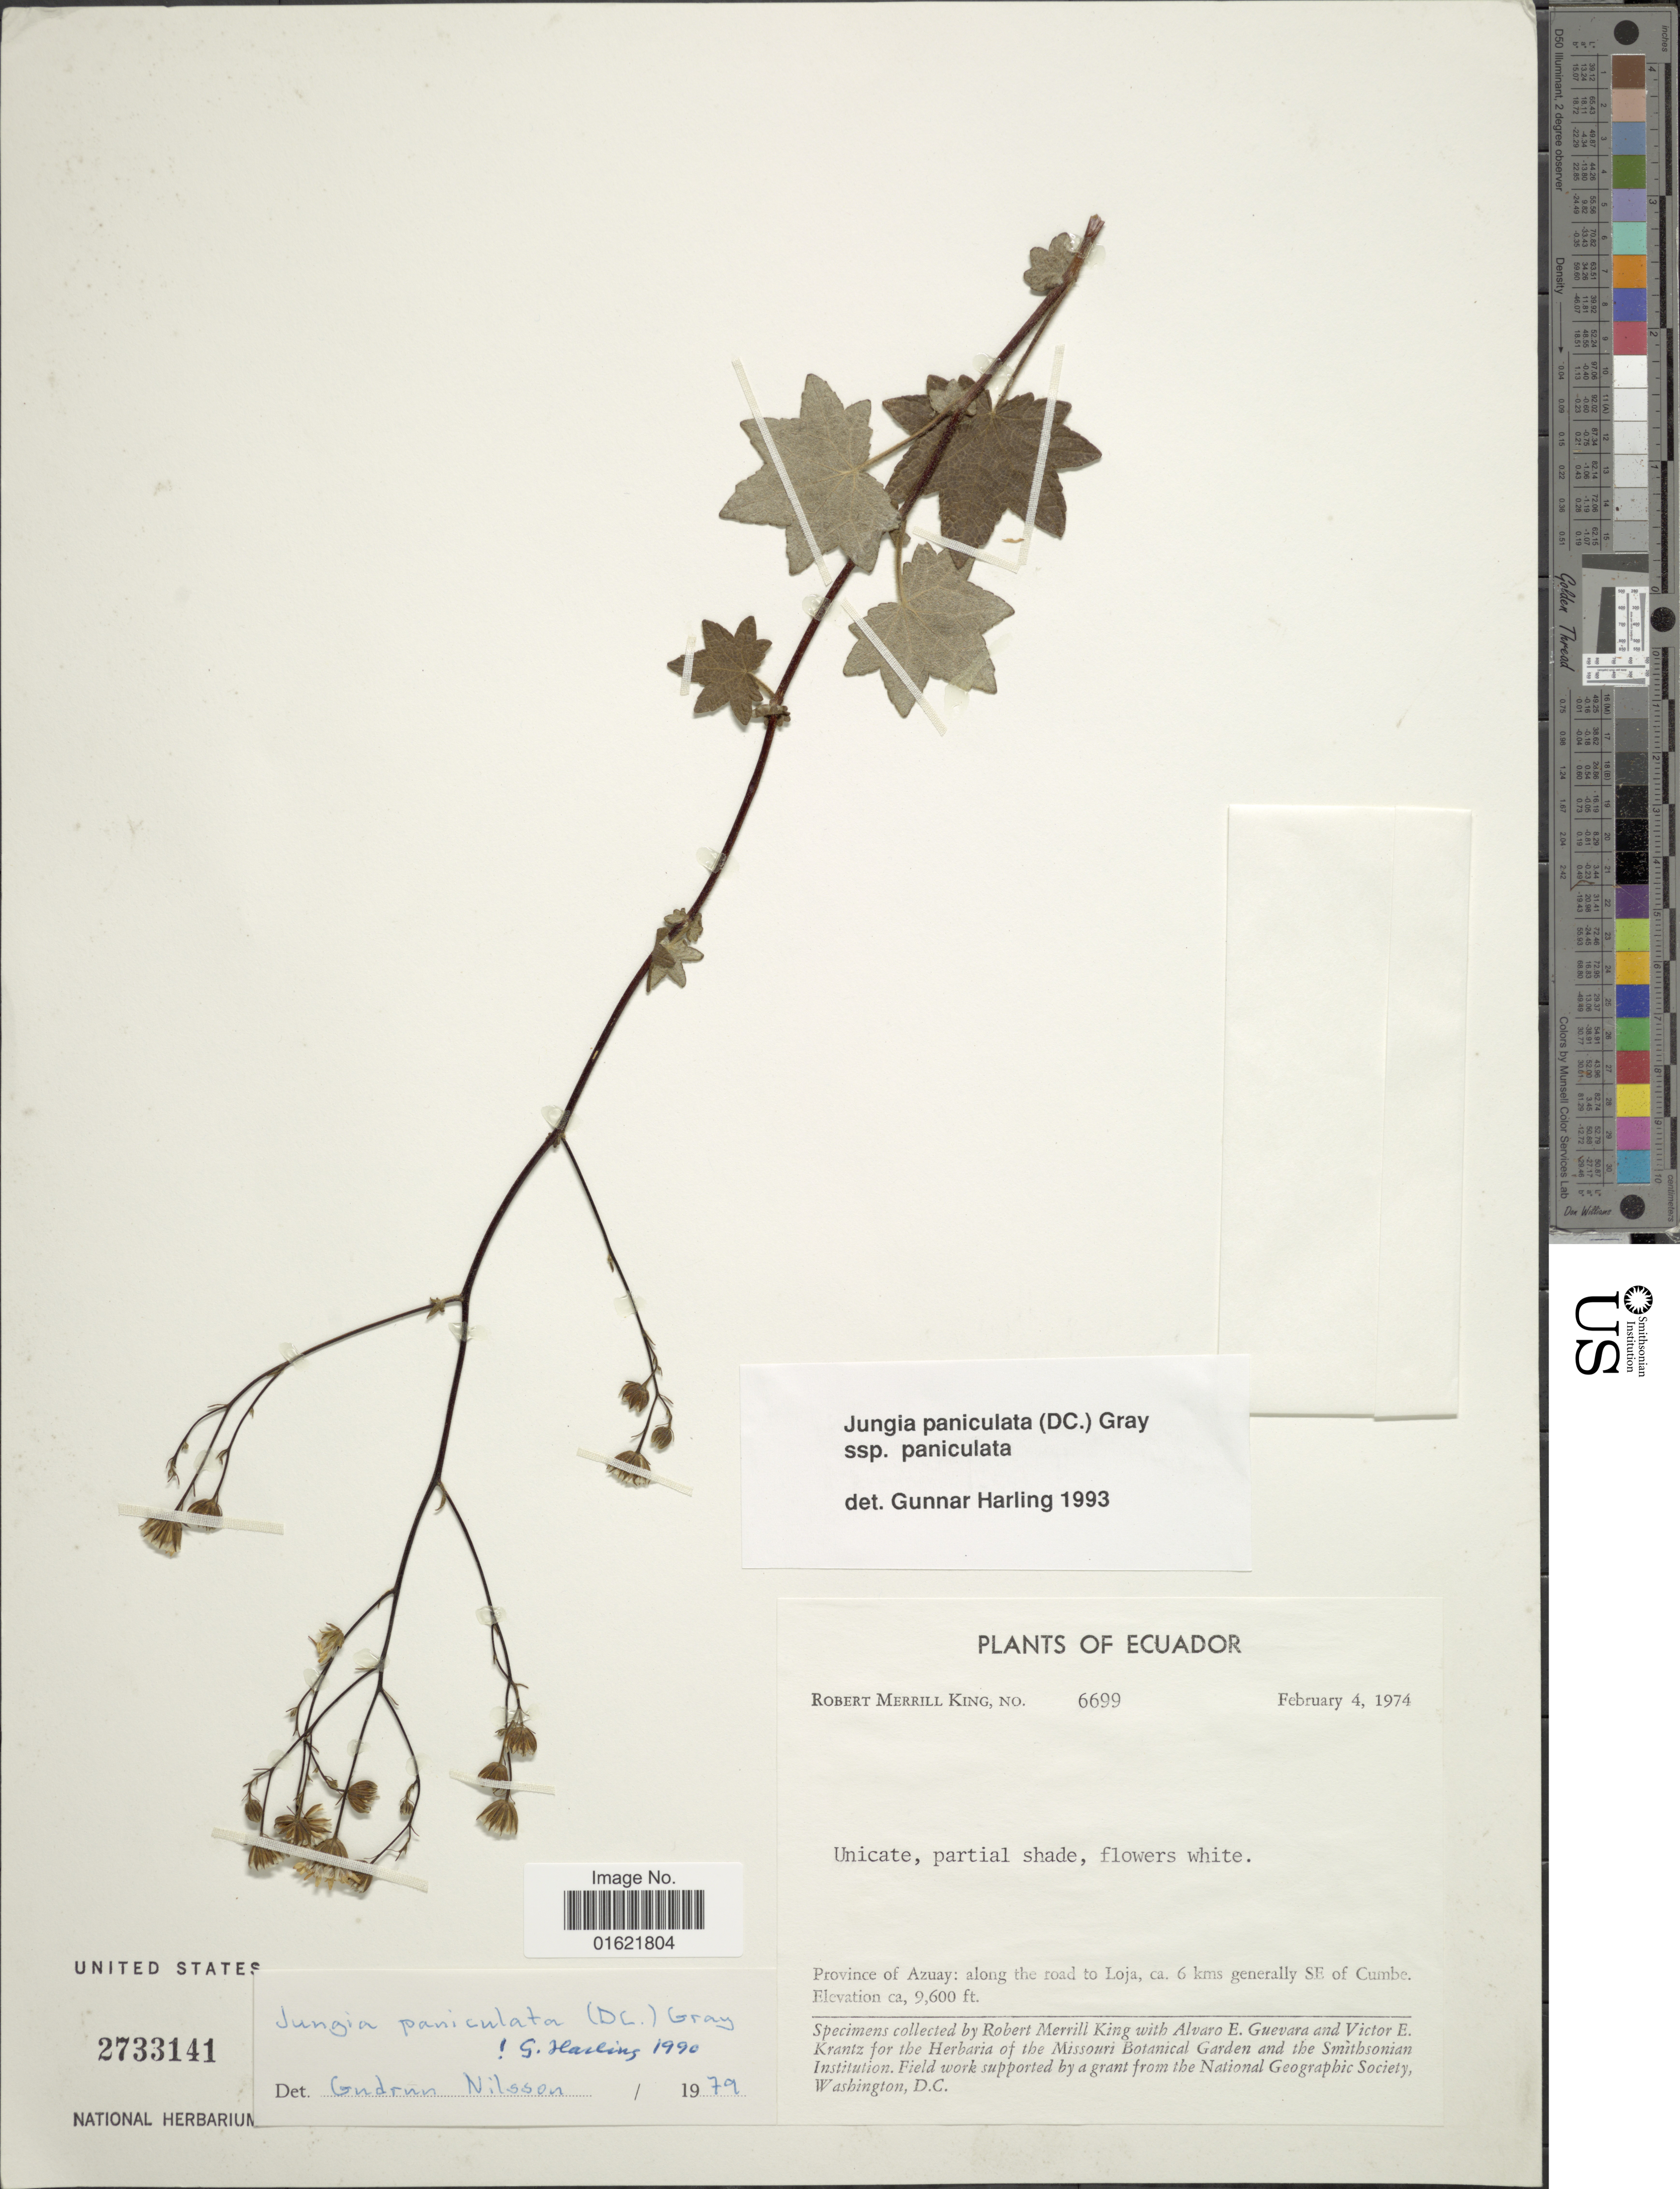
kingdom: Plantae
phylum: Tracheophyta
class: Magnoliopsida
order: Asterales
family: Asteraceae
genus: Jungia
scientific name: Jungia paniculata subsp. paniculata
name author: (DC.) A. Gray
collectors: R. M. King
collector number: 6699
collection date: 1974-02-04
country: Ecuador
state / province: Azuay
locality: Along the road to Loja, 6 kms generally SE of Cumbe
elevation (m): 2926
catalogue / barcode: US 2733141